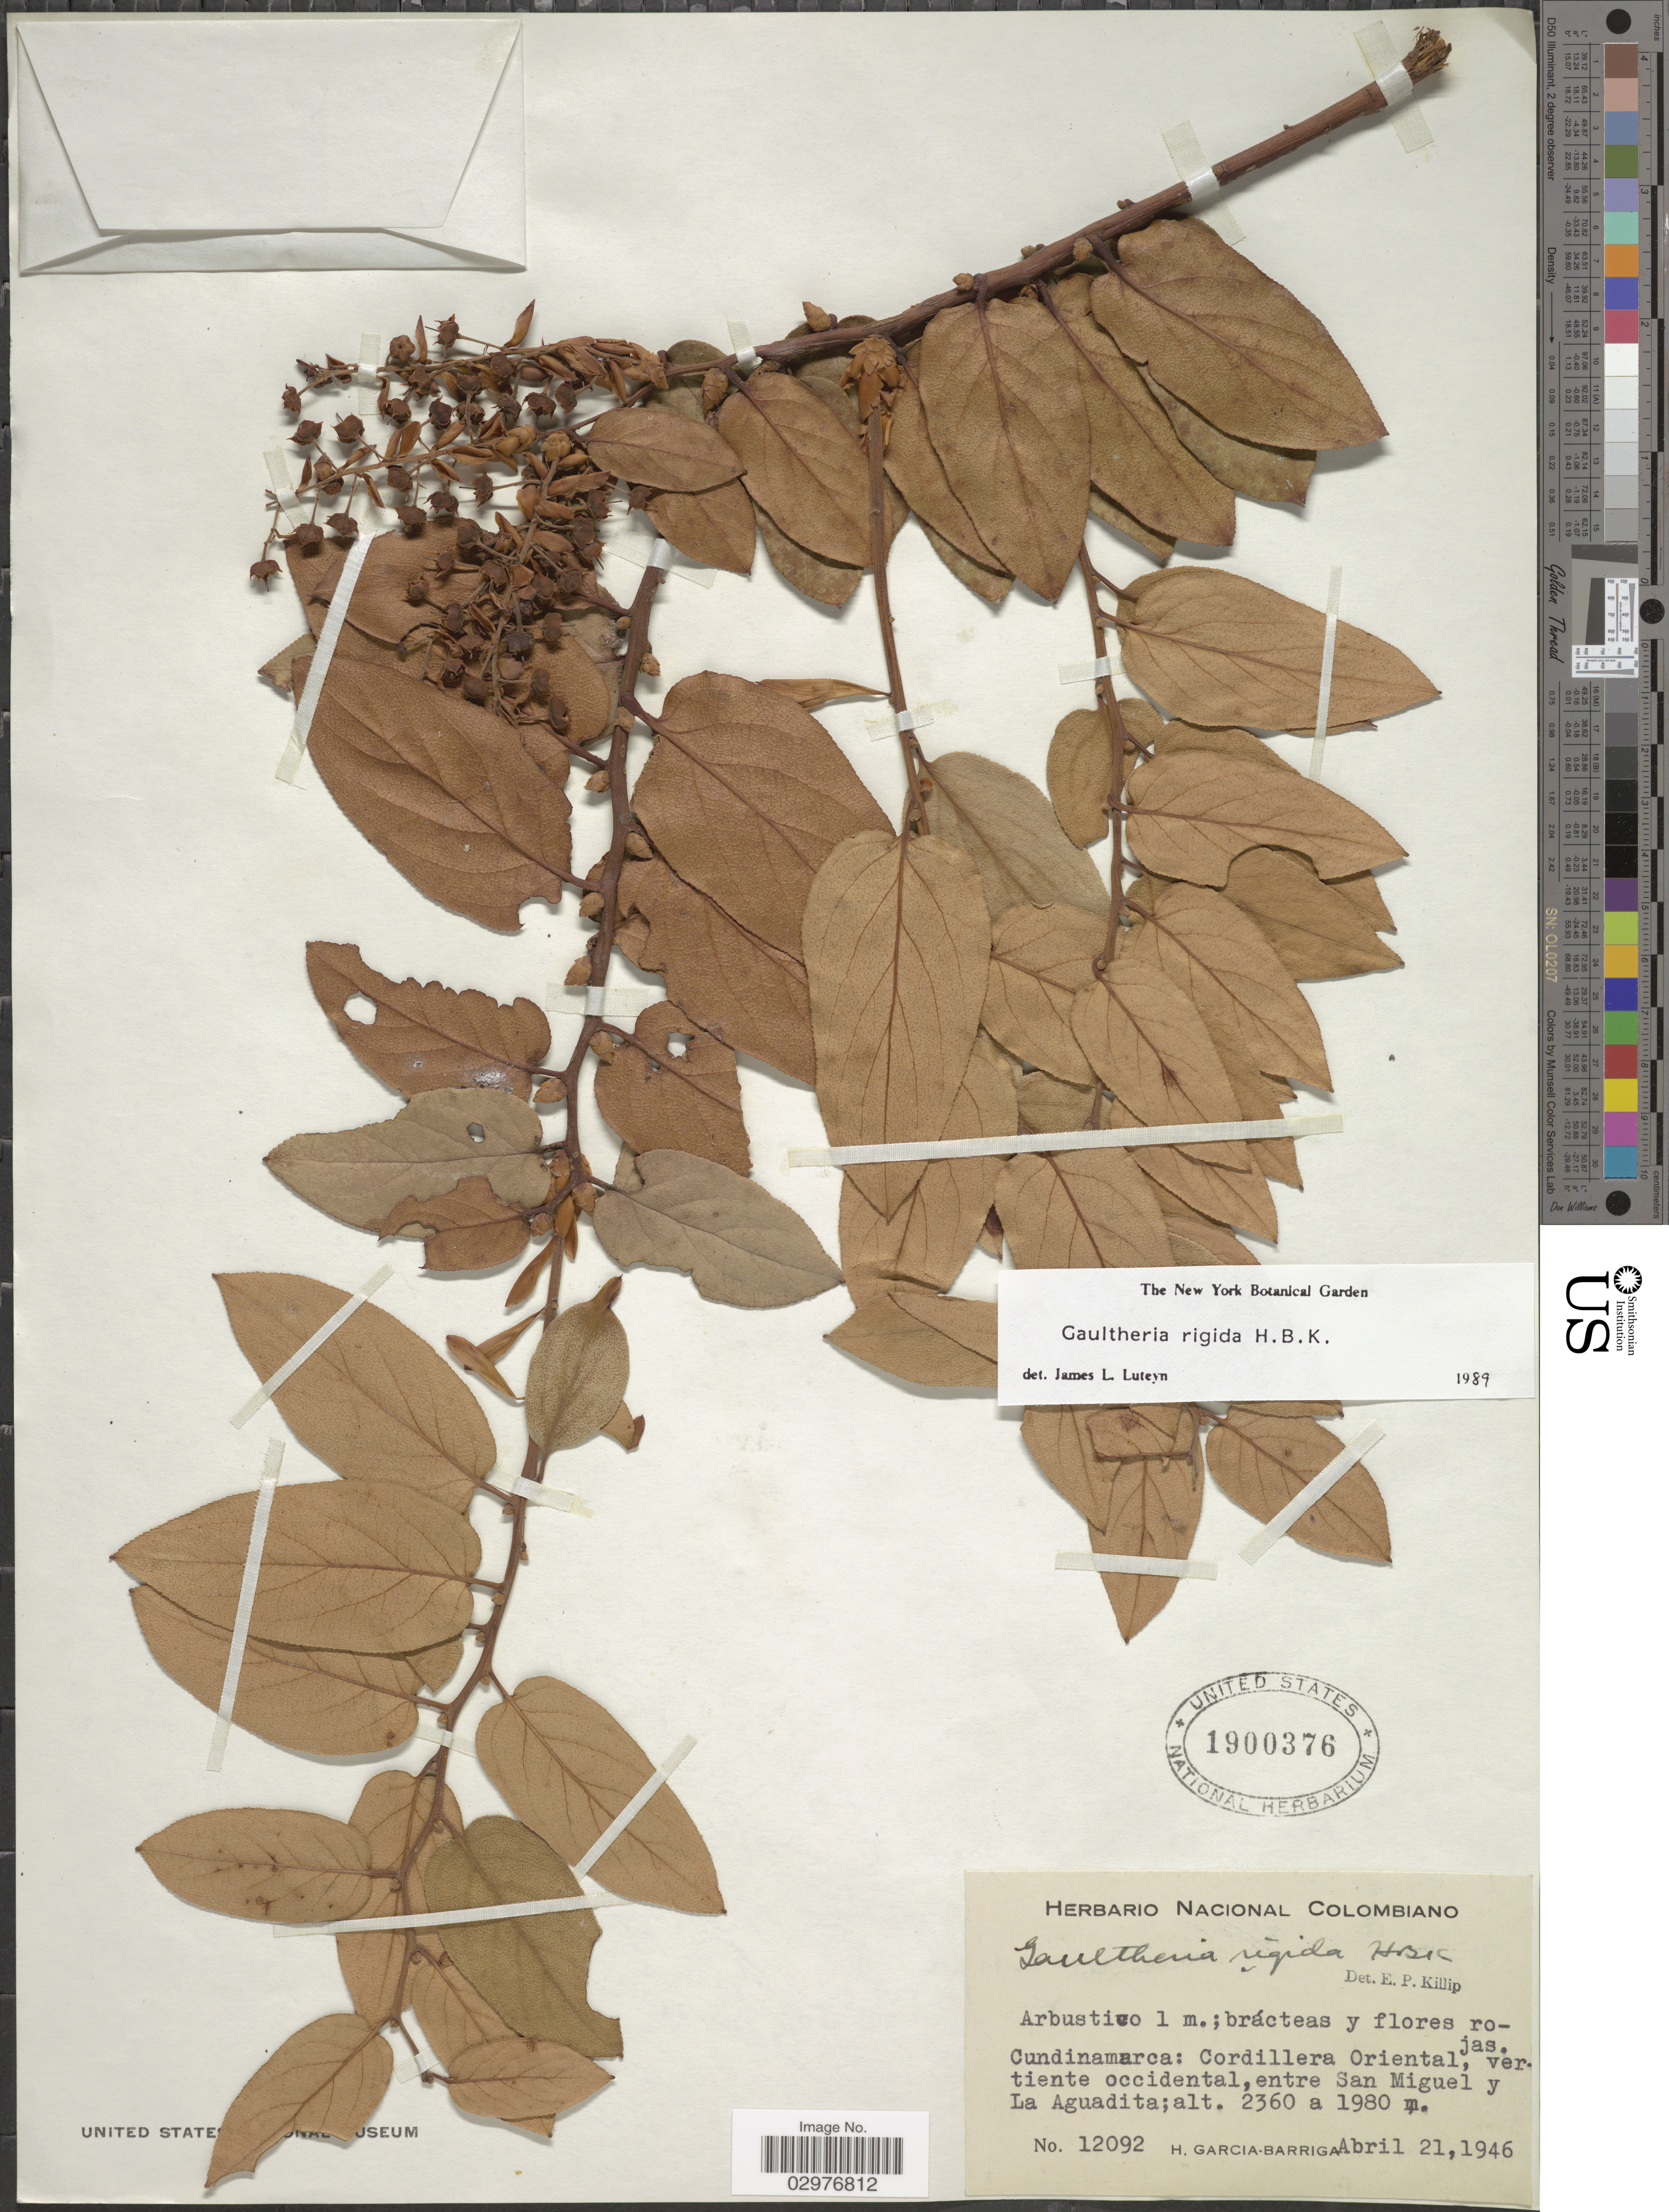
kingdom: Plantae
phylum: Tracheophyta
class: Magnoliopsida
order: Ericales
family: Ericaceae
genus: Gaultheria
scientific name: Gaultheria rigida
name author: Kunth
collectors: H. García Barriga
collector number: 12092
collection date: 1946-04-21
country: Colombia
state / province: Cundinamarca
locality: Cordillera Oriental, vertiente occidental, entre San Miguel y La Aguadita.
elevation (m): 1980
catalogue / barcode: US 1900376